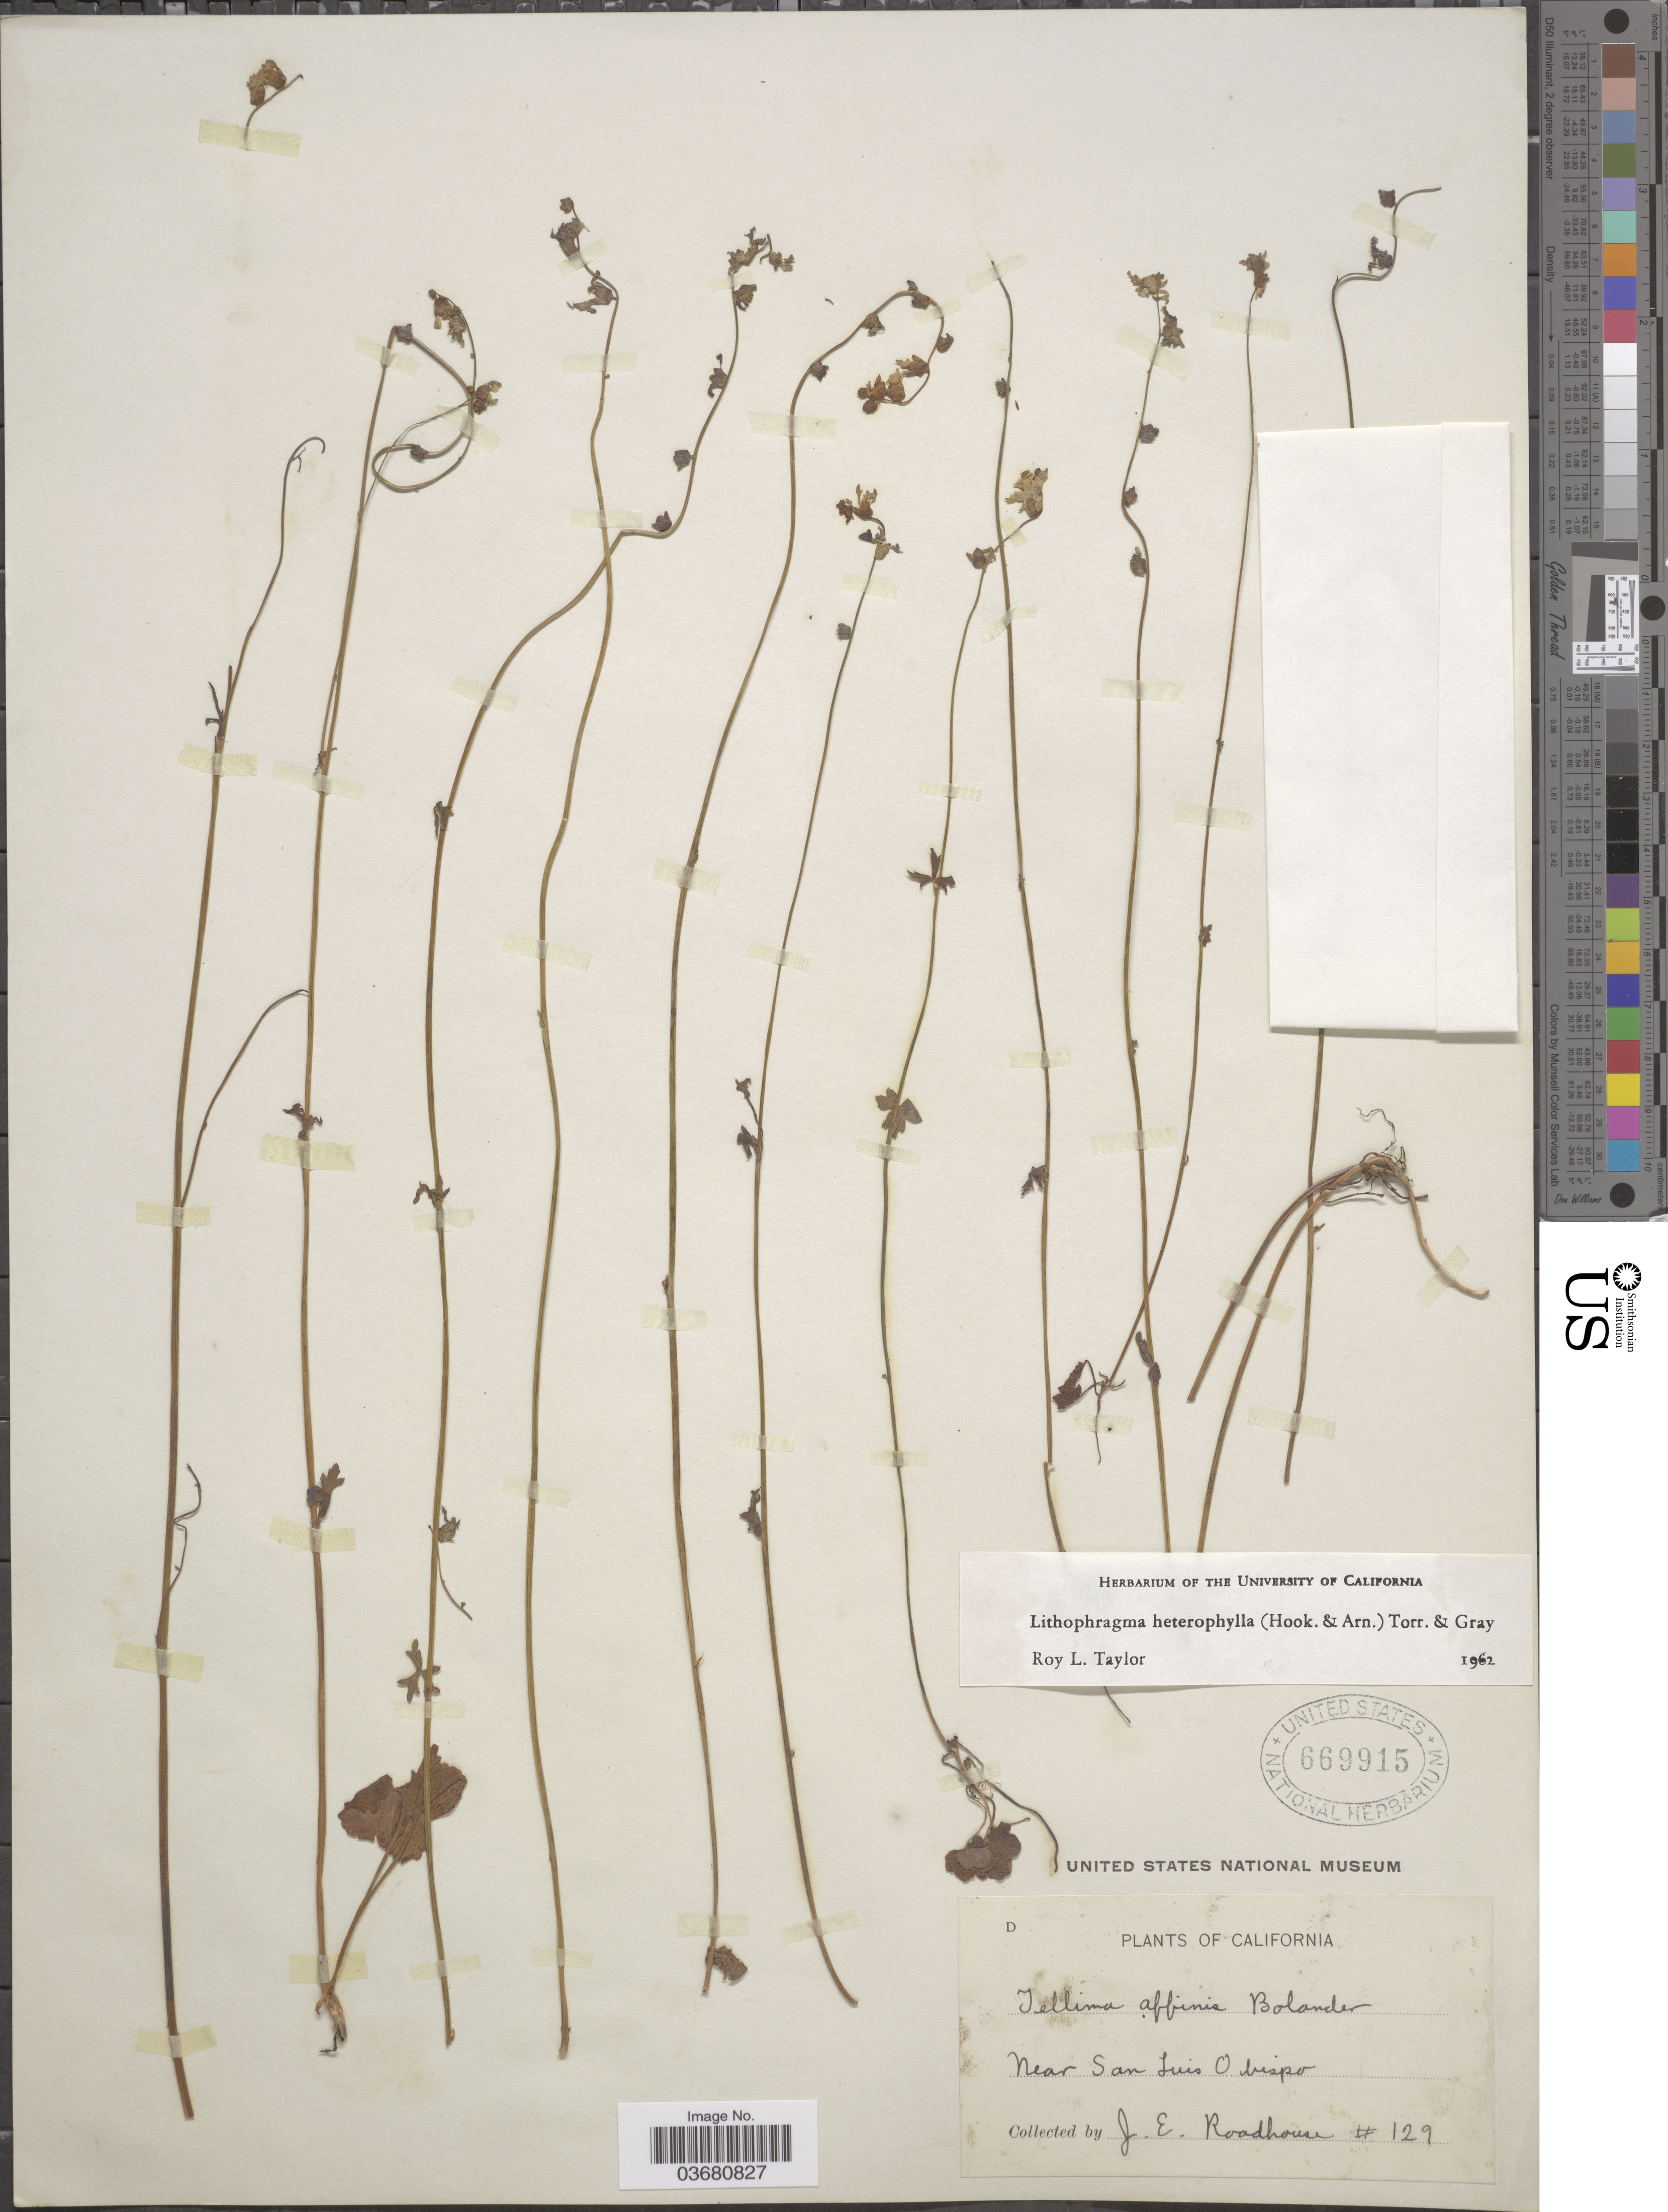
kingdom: Plantae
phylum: Tracheophyta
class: Magnoliopsida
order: Saxifragales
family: Saxifragaceae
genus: Lithophragma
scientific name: Lithophragma heterophyllum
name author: (Hook. & Arn.) Hook. & Arn.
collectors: J. Roadhouse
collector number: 129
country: United States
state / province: California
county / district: San Luis Obispo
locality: Near San Luis Obispo.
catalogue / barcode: US 669915